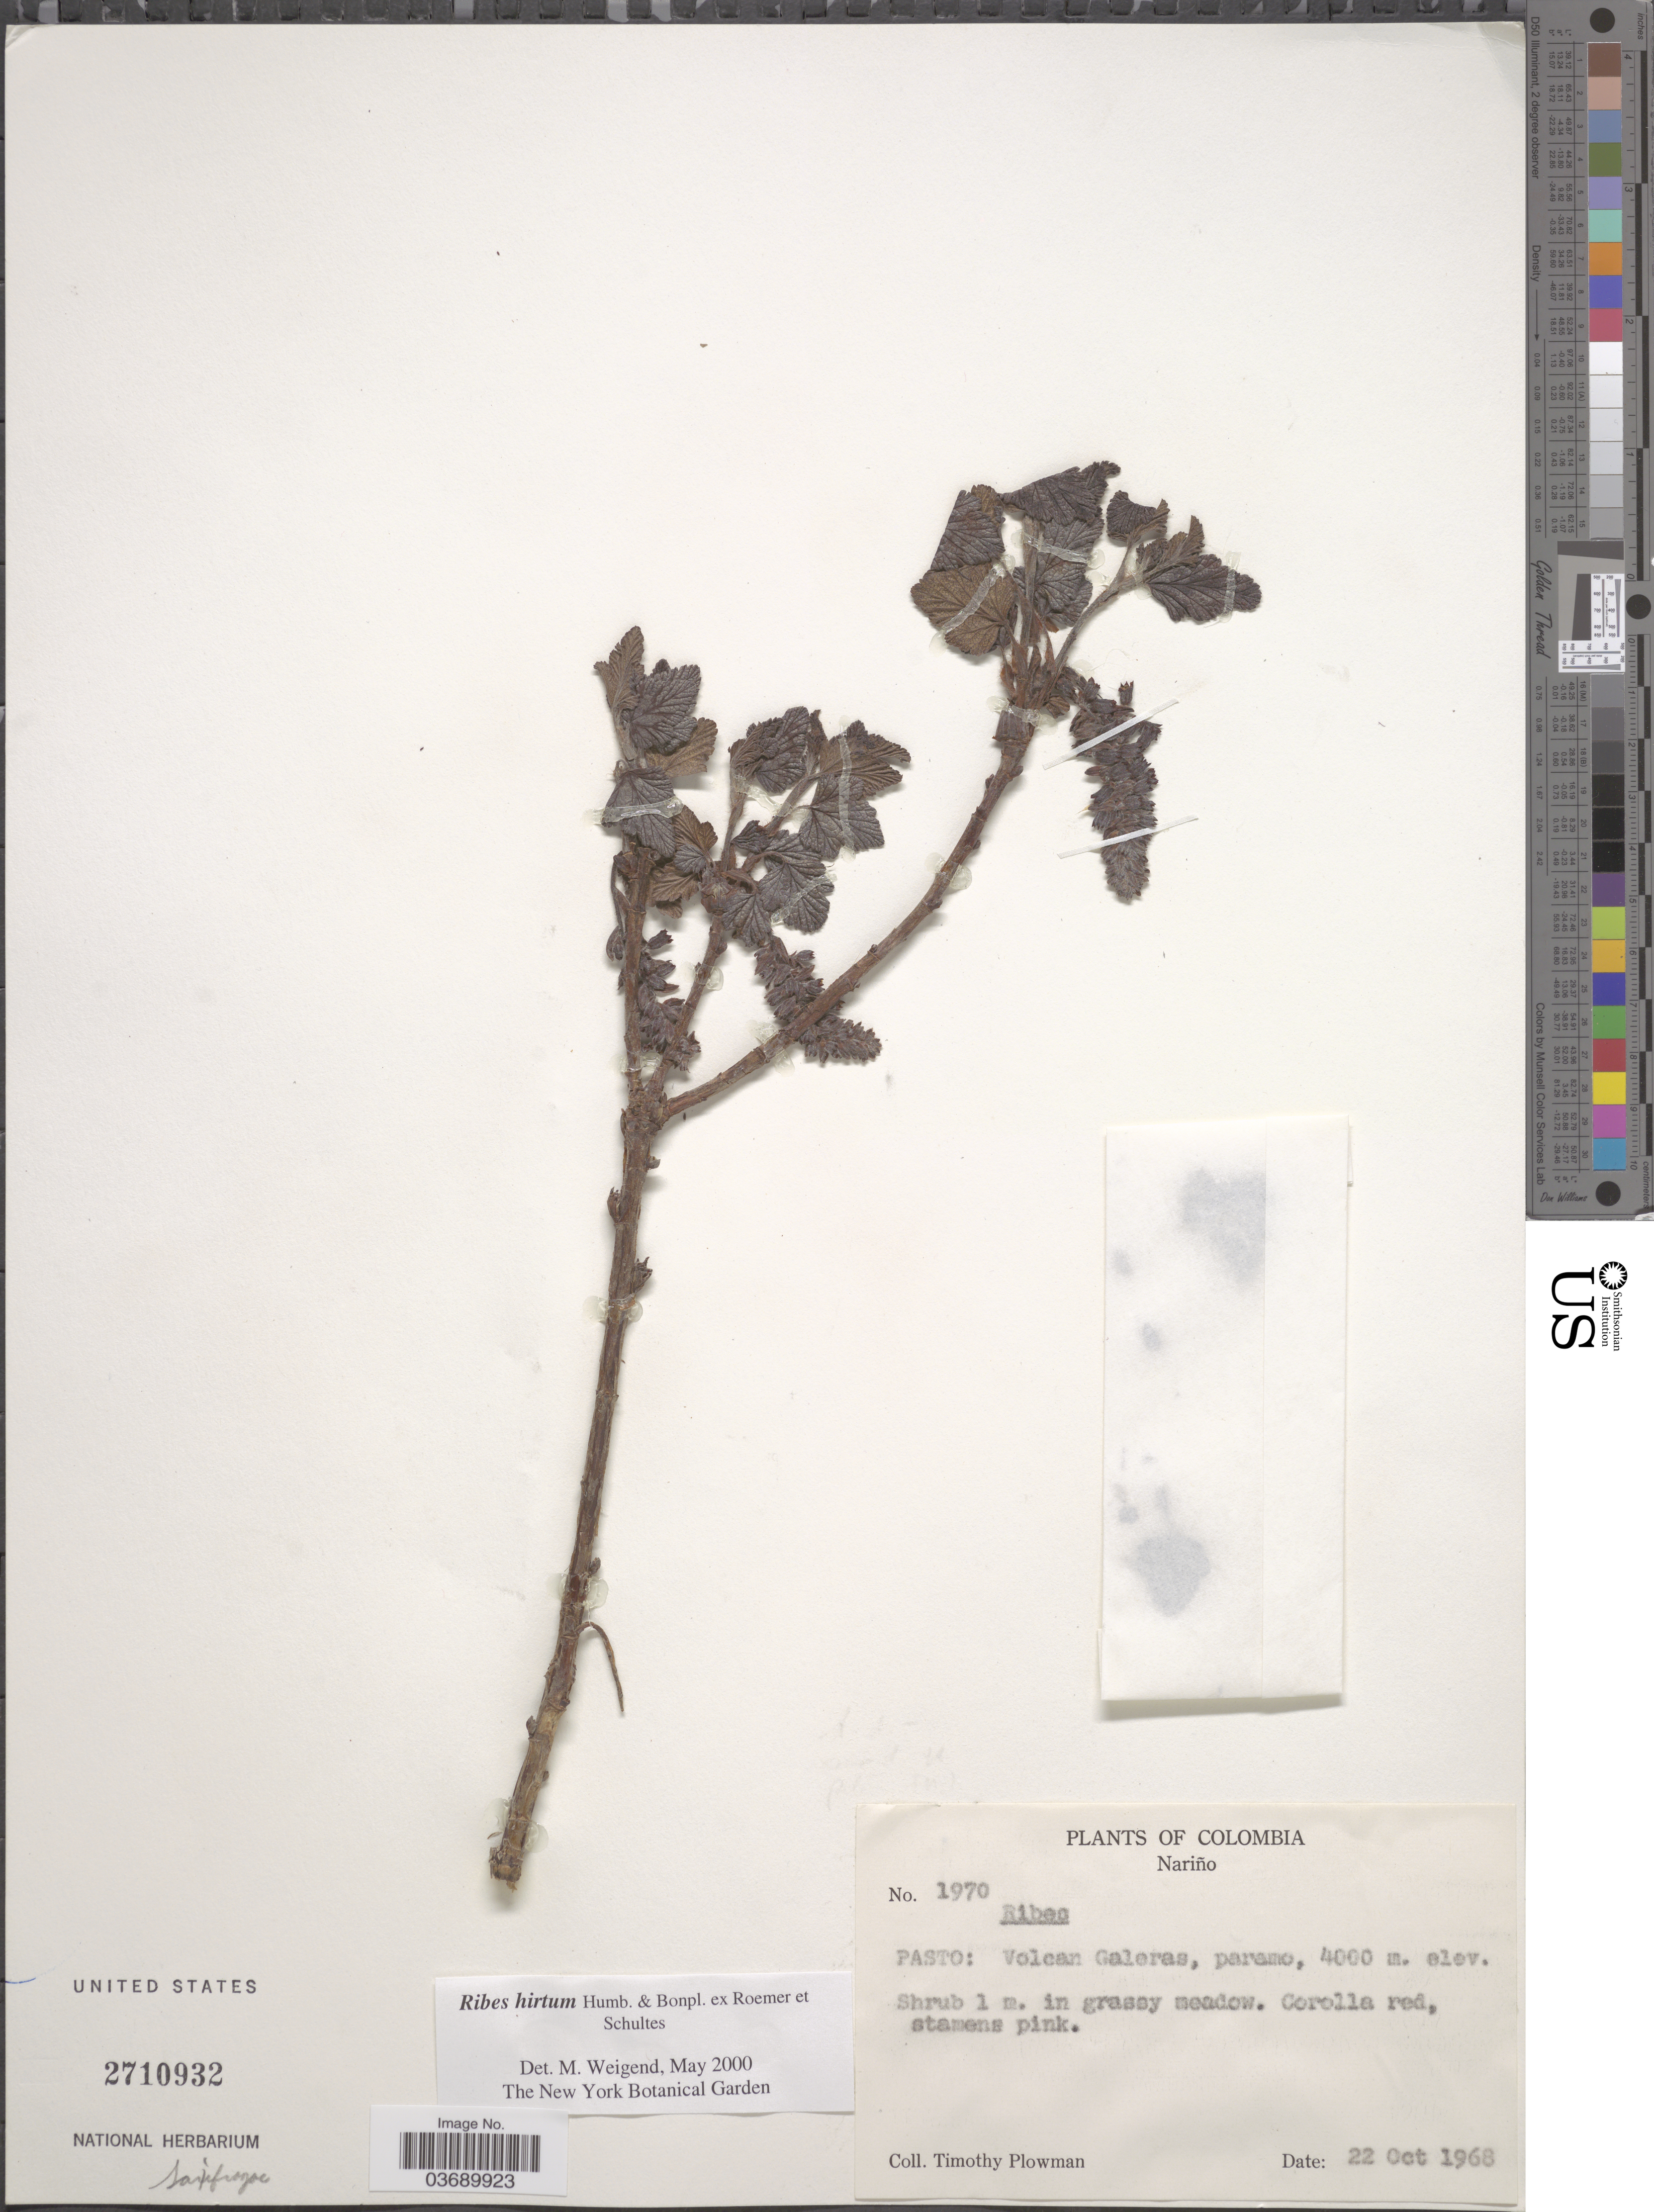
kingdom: Plantae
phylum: Tracheophyta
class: Magnoliopsida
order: Saxifragales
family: Grossulariaceae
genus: Ribes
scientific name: Ribes hirtum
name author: Roem. & Schult.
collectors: T. Plowman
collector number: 1970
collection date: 1968-10-22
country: Colombia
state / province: Nariño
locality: Pasto: Volcan Galeras.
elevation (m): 4000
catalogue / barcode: US 2710932